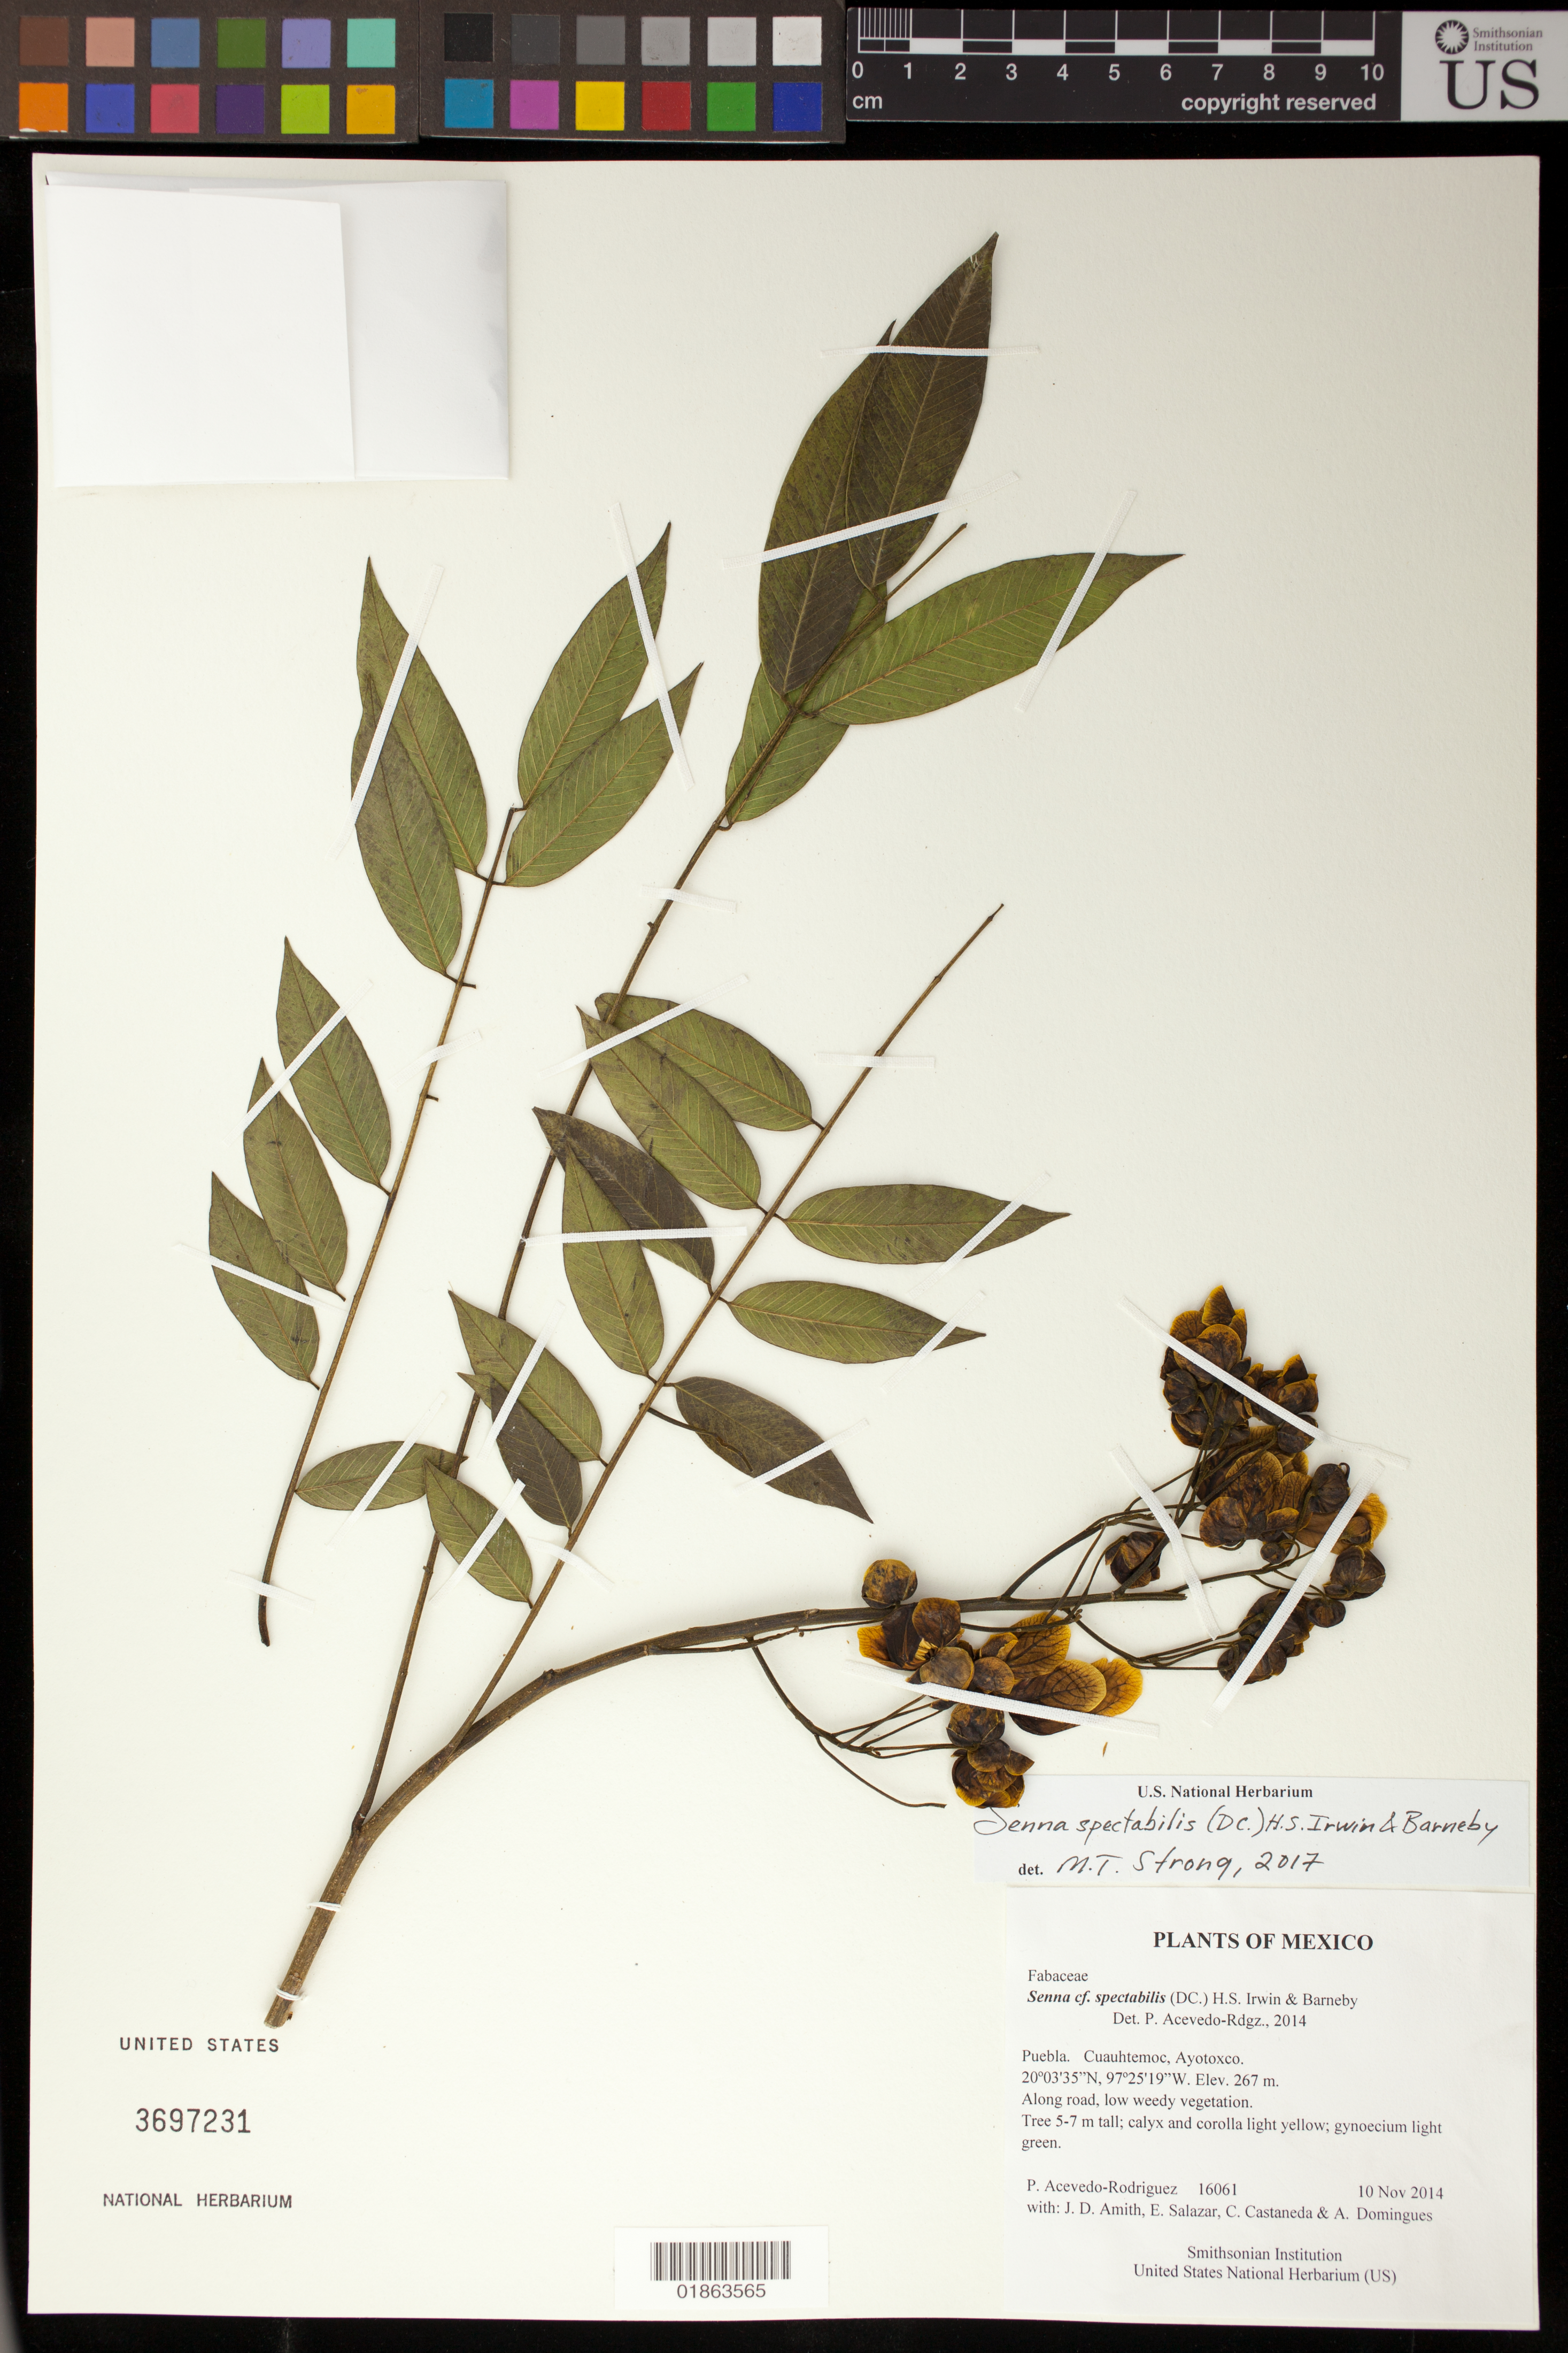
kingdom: Plantae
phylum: Tracheophyta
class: Magnoliopsida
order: Fabales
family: Fabaceae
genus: Senna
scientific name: Senna spectabilis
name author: (DC.) H.S. Irwin & Barneby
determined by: Strong, M. T., (US), Smithsonian Institution - National Museum of Natural History (UNITED STATES)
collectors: P. Acevedo-Rodr., J. D. Amith, E. Salazar, C. Castaneda & A. Domingues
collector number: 16061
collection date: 2014-11-10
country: Mexico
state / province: Puebla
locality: Cuauhtemoc, Ayotoxco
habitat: Along road, low weedy vegetation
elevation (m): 267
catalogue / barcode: US 3697231